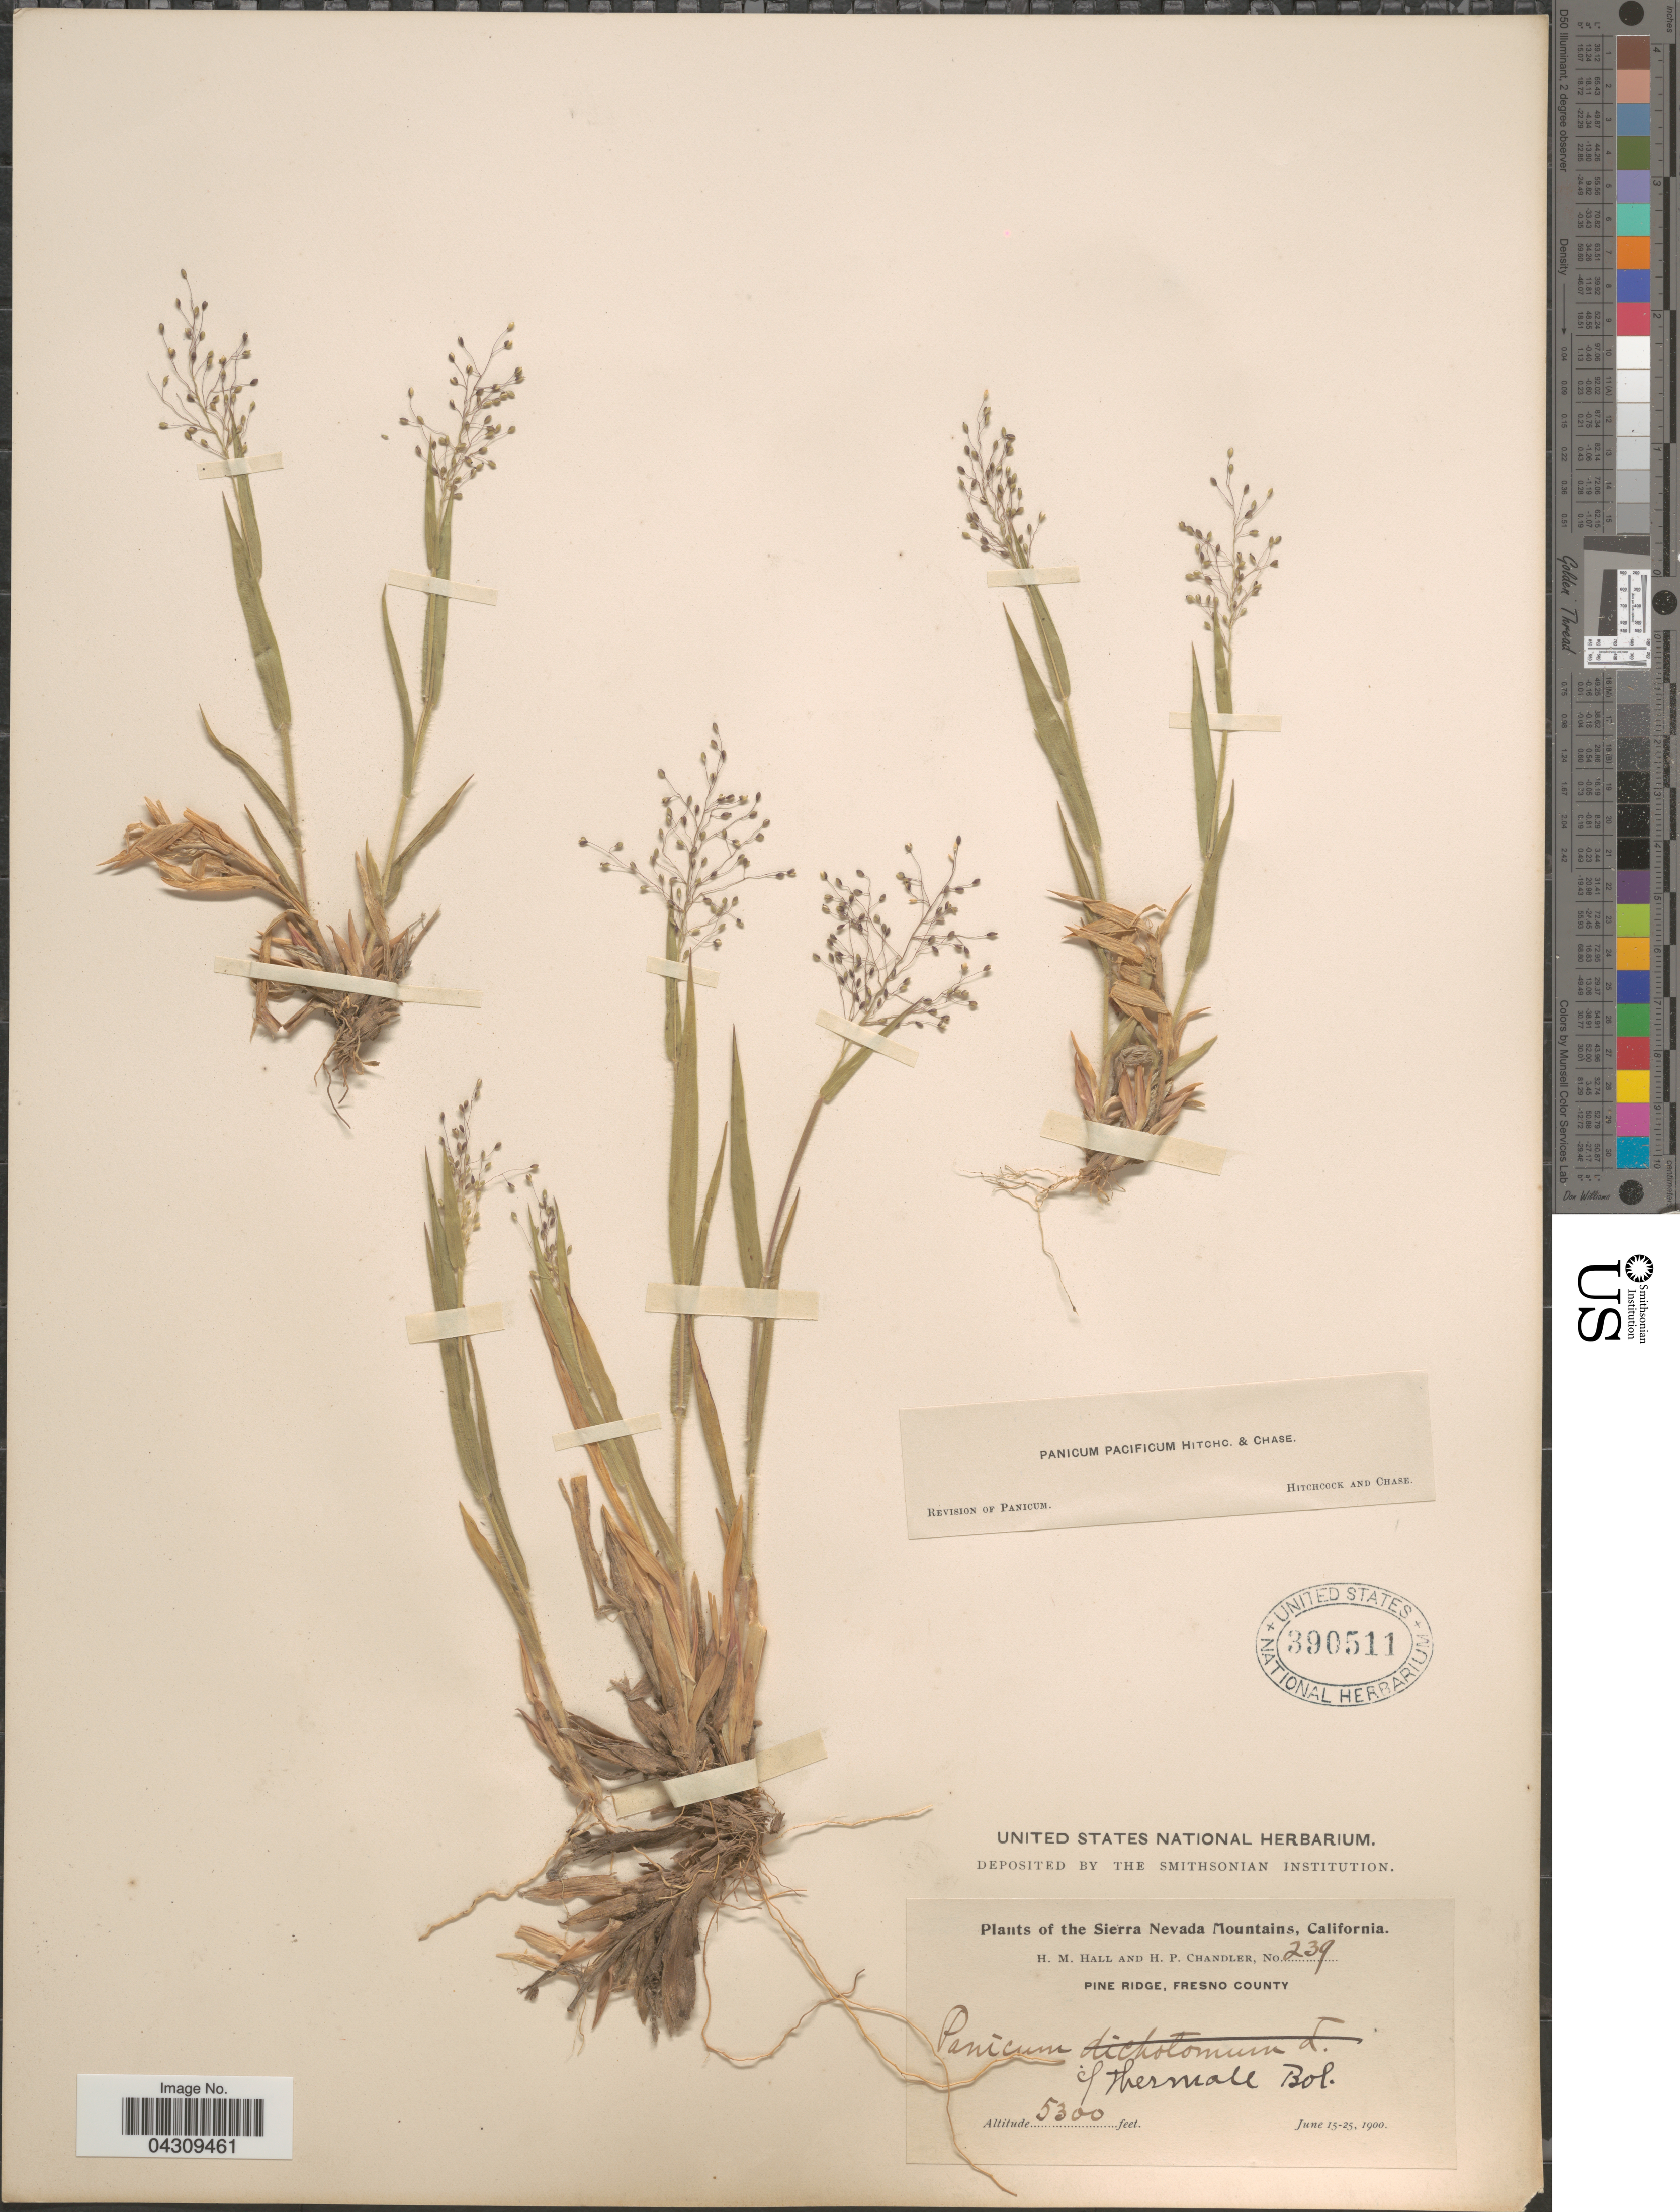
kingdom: Plantae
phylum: Tracheophyta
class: Liliopsida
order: Poales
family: Poaceae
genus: Dichanthelium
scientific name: Dichanthelium acuminatum var. acuminatum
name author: (Sw.) Gould & C.A. Clark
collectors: H. M. Hall & H. Chandler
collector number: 239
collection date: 1900-06-15/1900-06-25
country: United States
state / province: California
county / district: Fresno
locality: The Sierra Nevada Mountains. Pine Ridge, Fresno County.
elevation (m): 1615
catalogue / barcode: US 390511